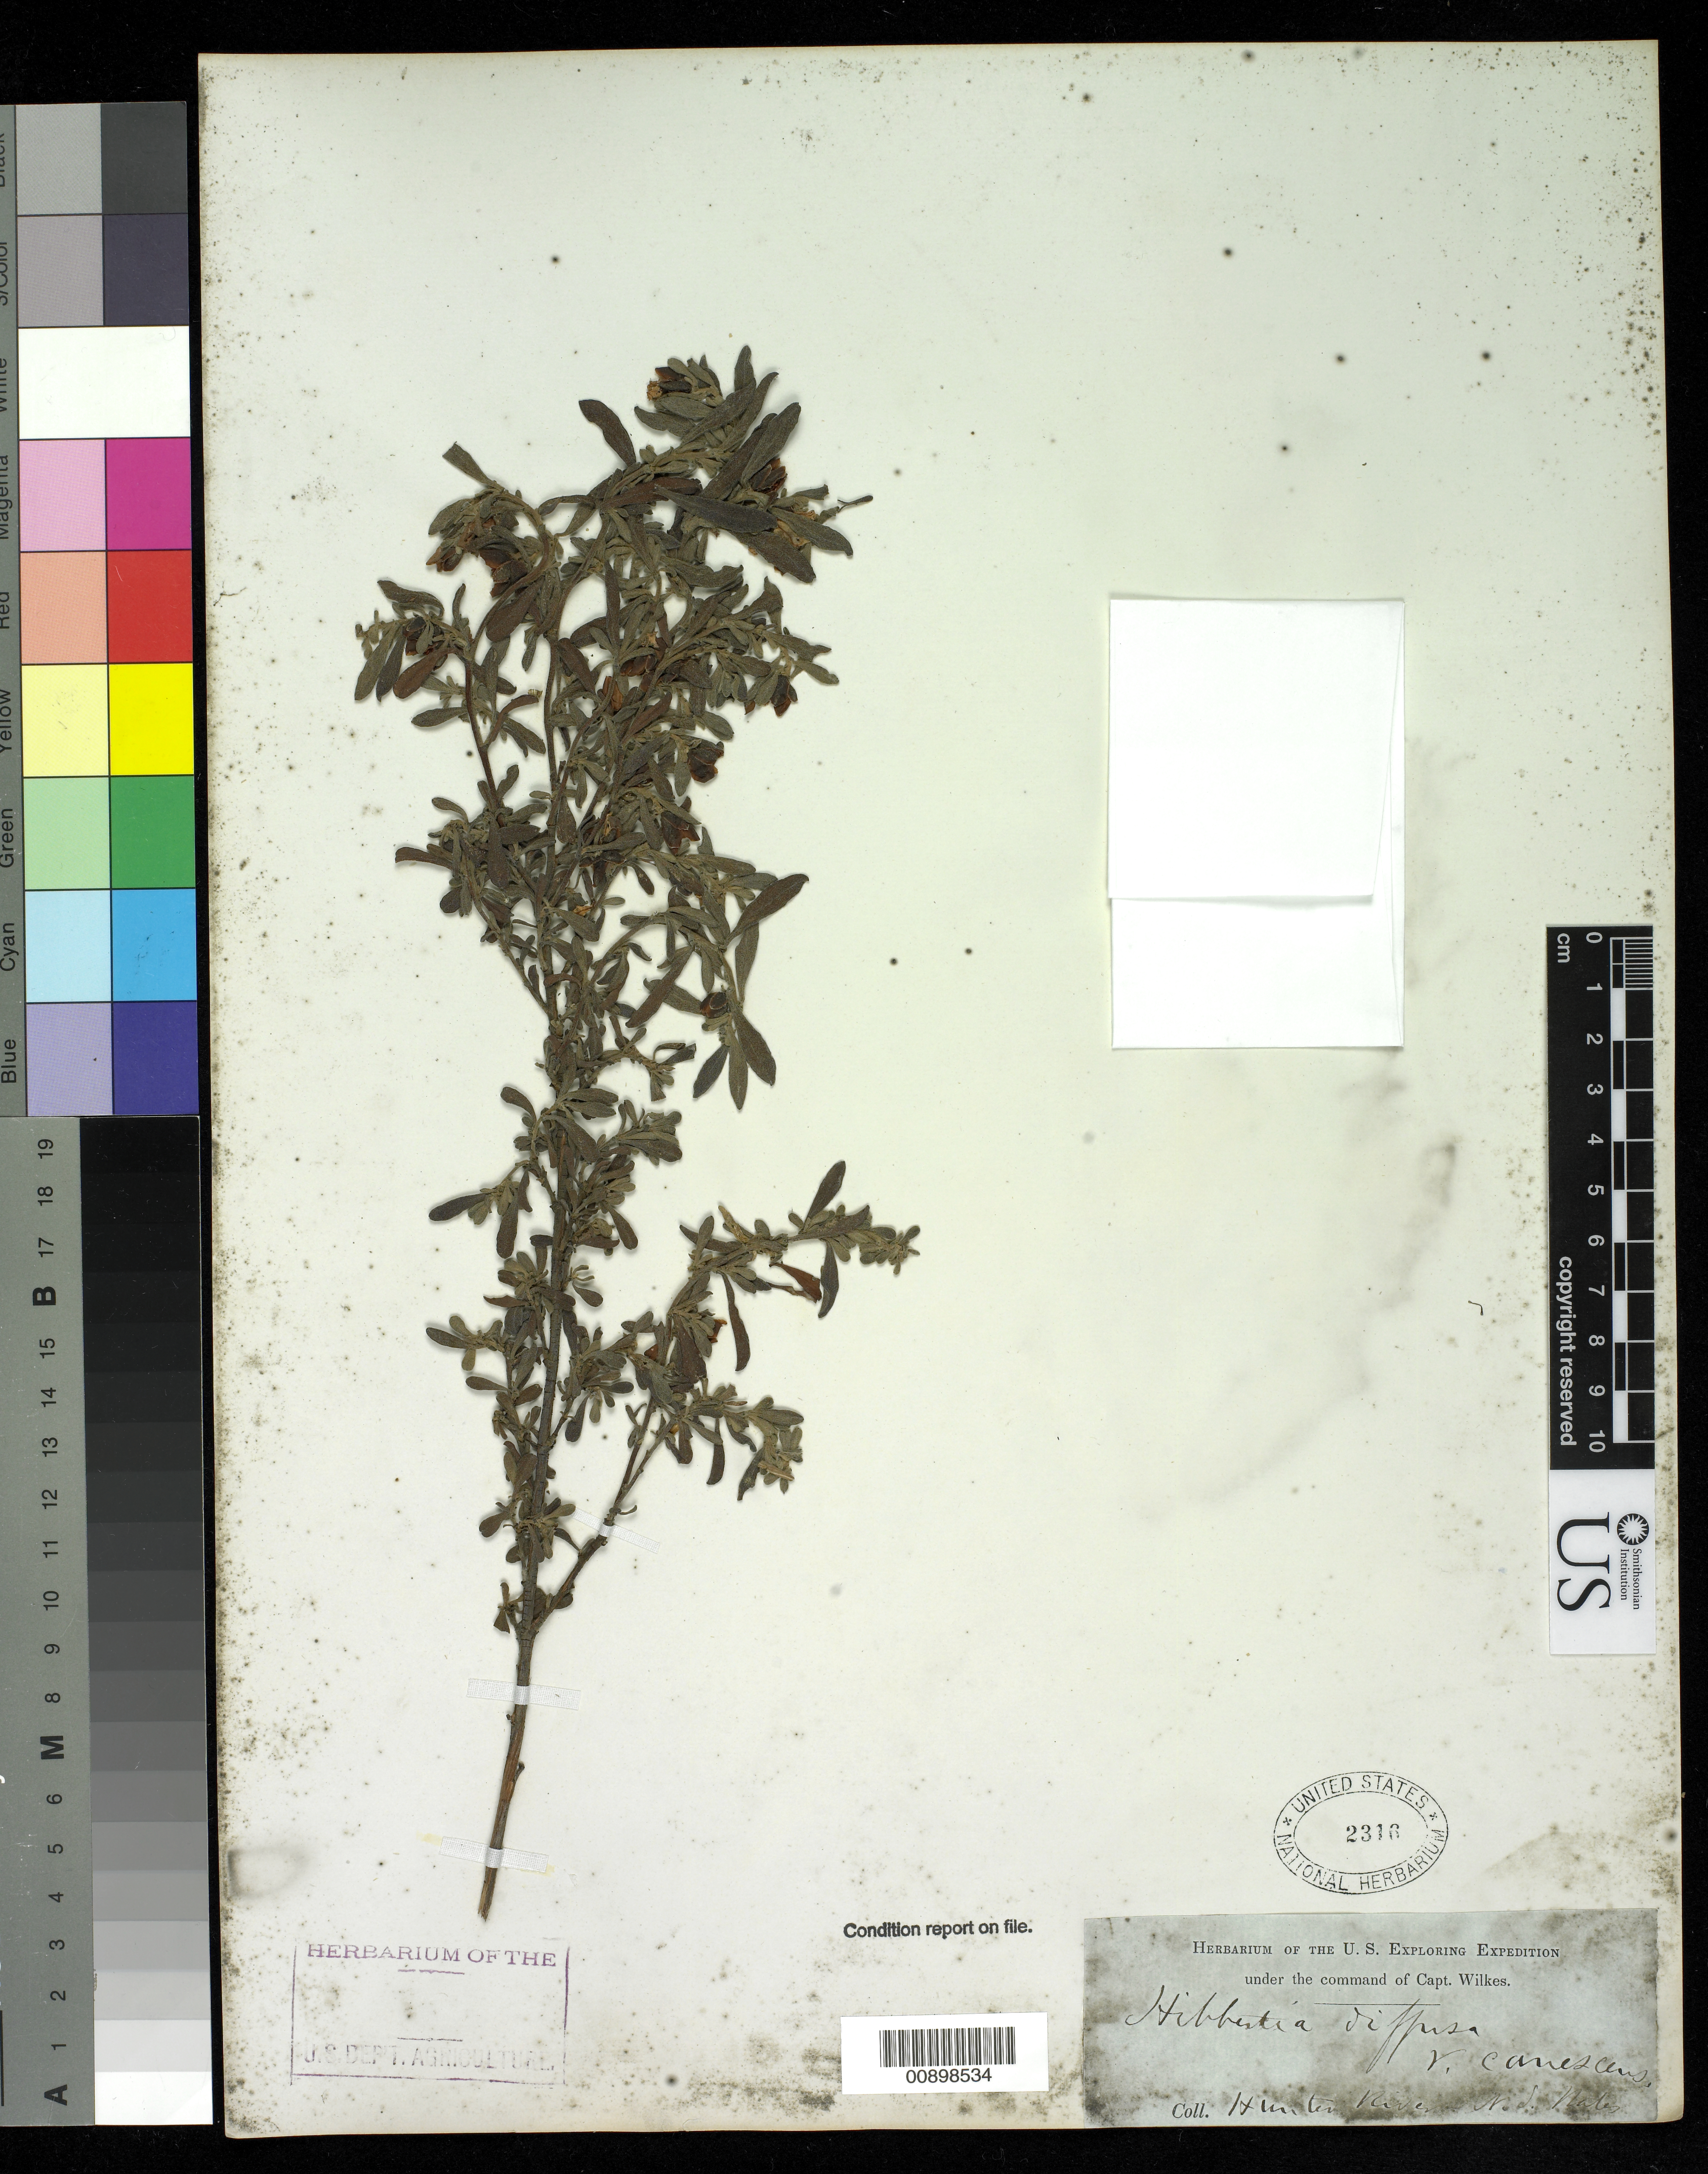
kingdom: Plantae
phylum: Tracheophyta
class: Magnoliopsida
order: Dilleniales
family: Dilleniaceae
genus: Hibbertia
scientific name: Hibbertia diffusa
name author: R. Br. ex DC.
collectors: Wilkes Explor. Exped.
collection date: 1838/1842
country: Australia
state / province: New South Wales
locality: Hunter's River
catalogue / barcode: US 2316